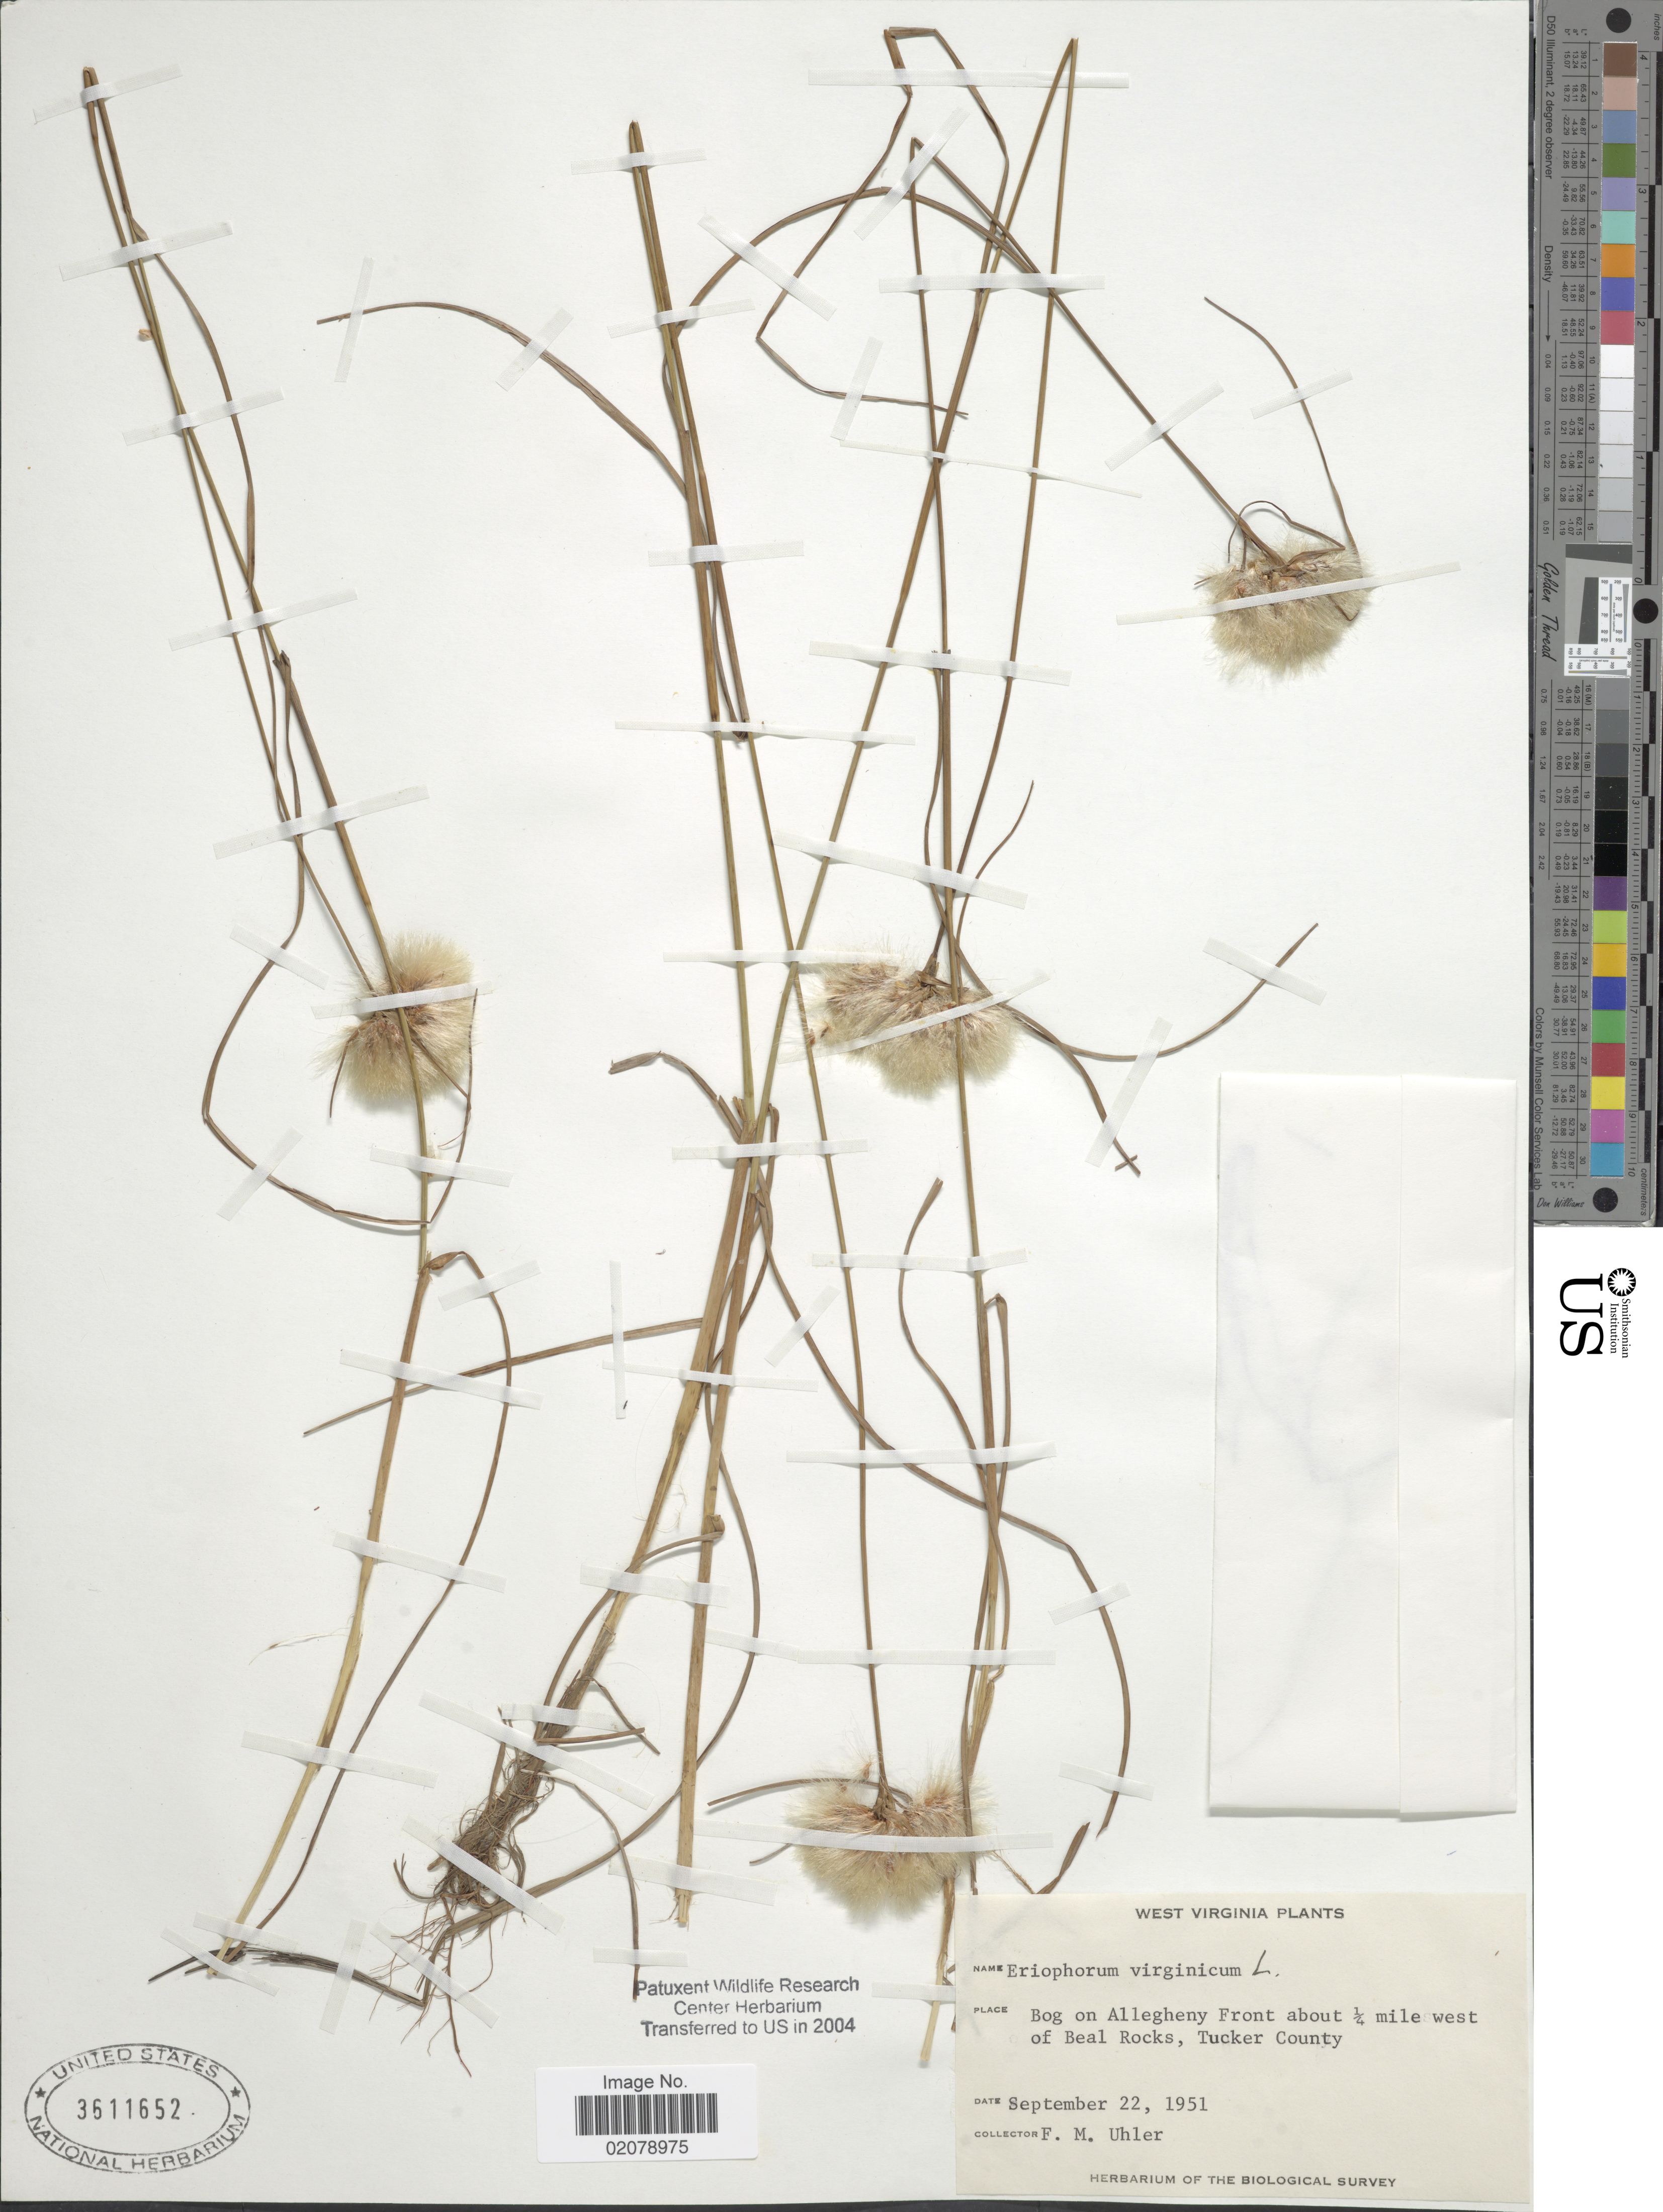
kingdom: Plantae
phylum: Tracheophyta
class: Liliopsida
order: Poales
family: Cyperaceae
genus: Eriophorum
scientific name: Eriophorum virginicum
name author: L.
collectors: F. M. Uhler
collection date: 1951-09-22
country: United States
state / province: West Virginia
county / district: Tucker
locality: Bog on Allegheny Front about ¼ miles west of Beal Rocks, Tucker County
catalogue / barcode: US 3611652